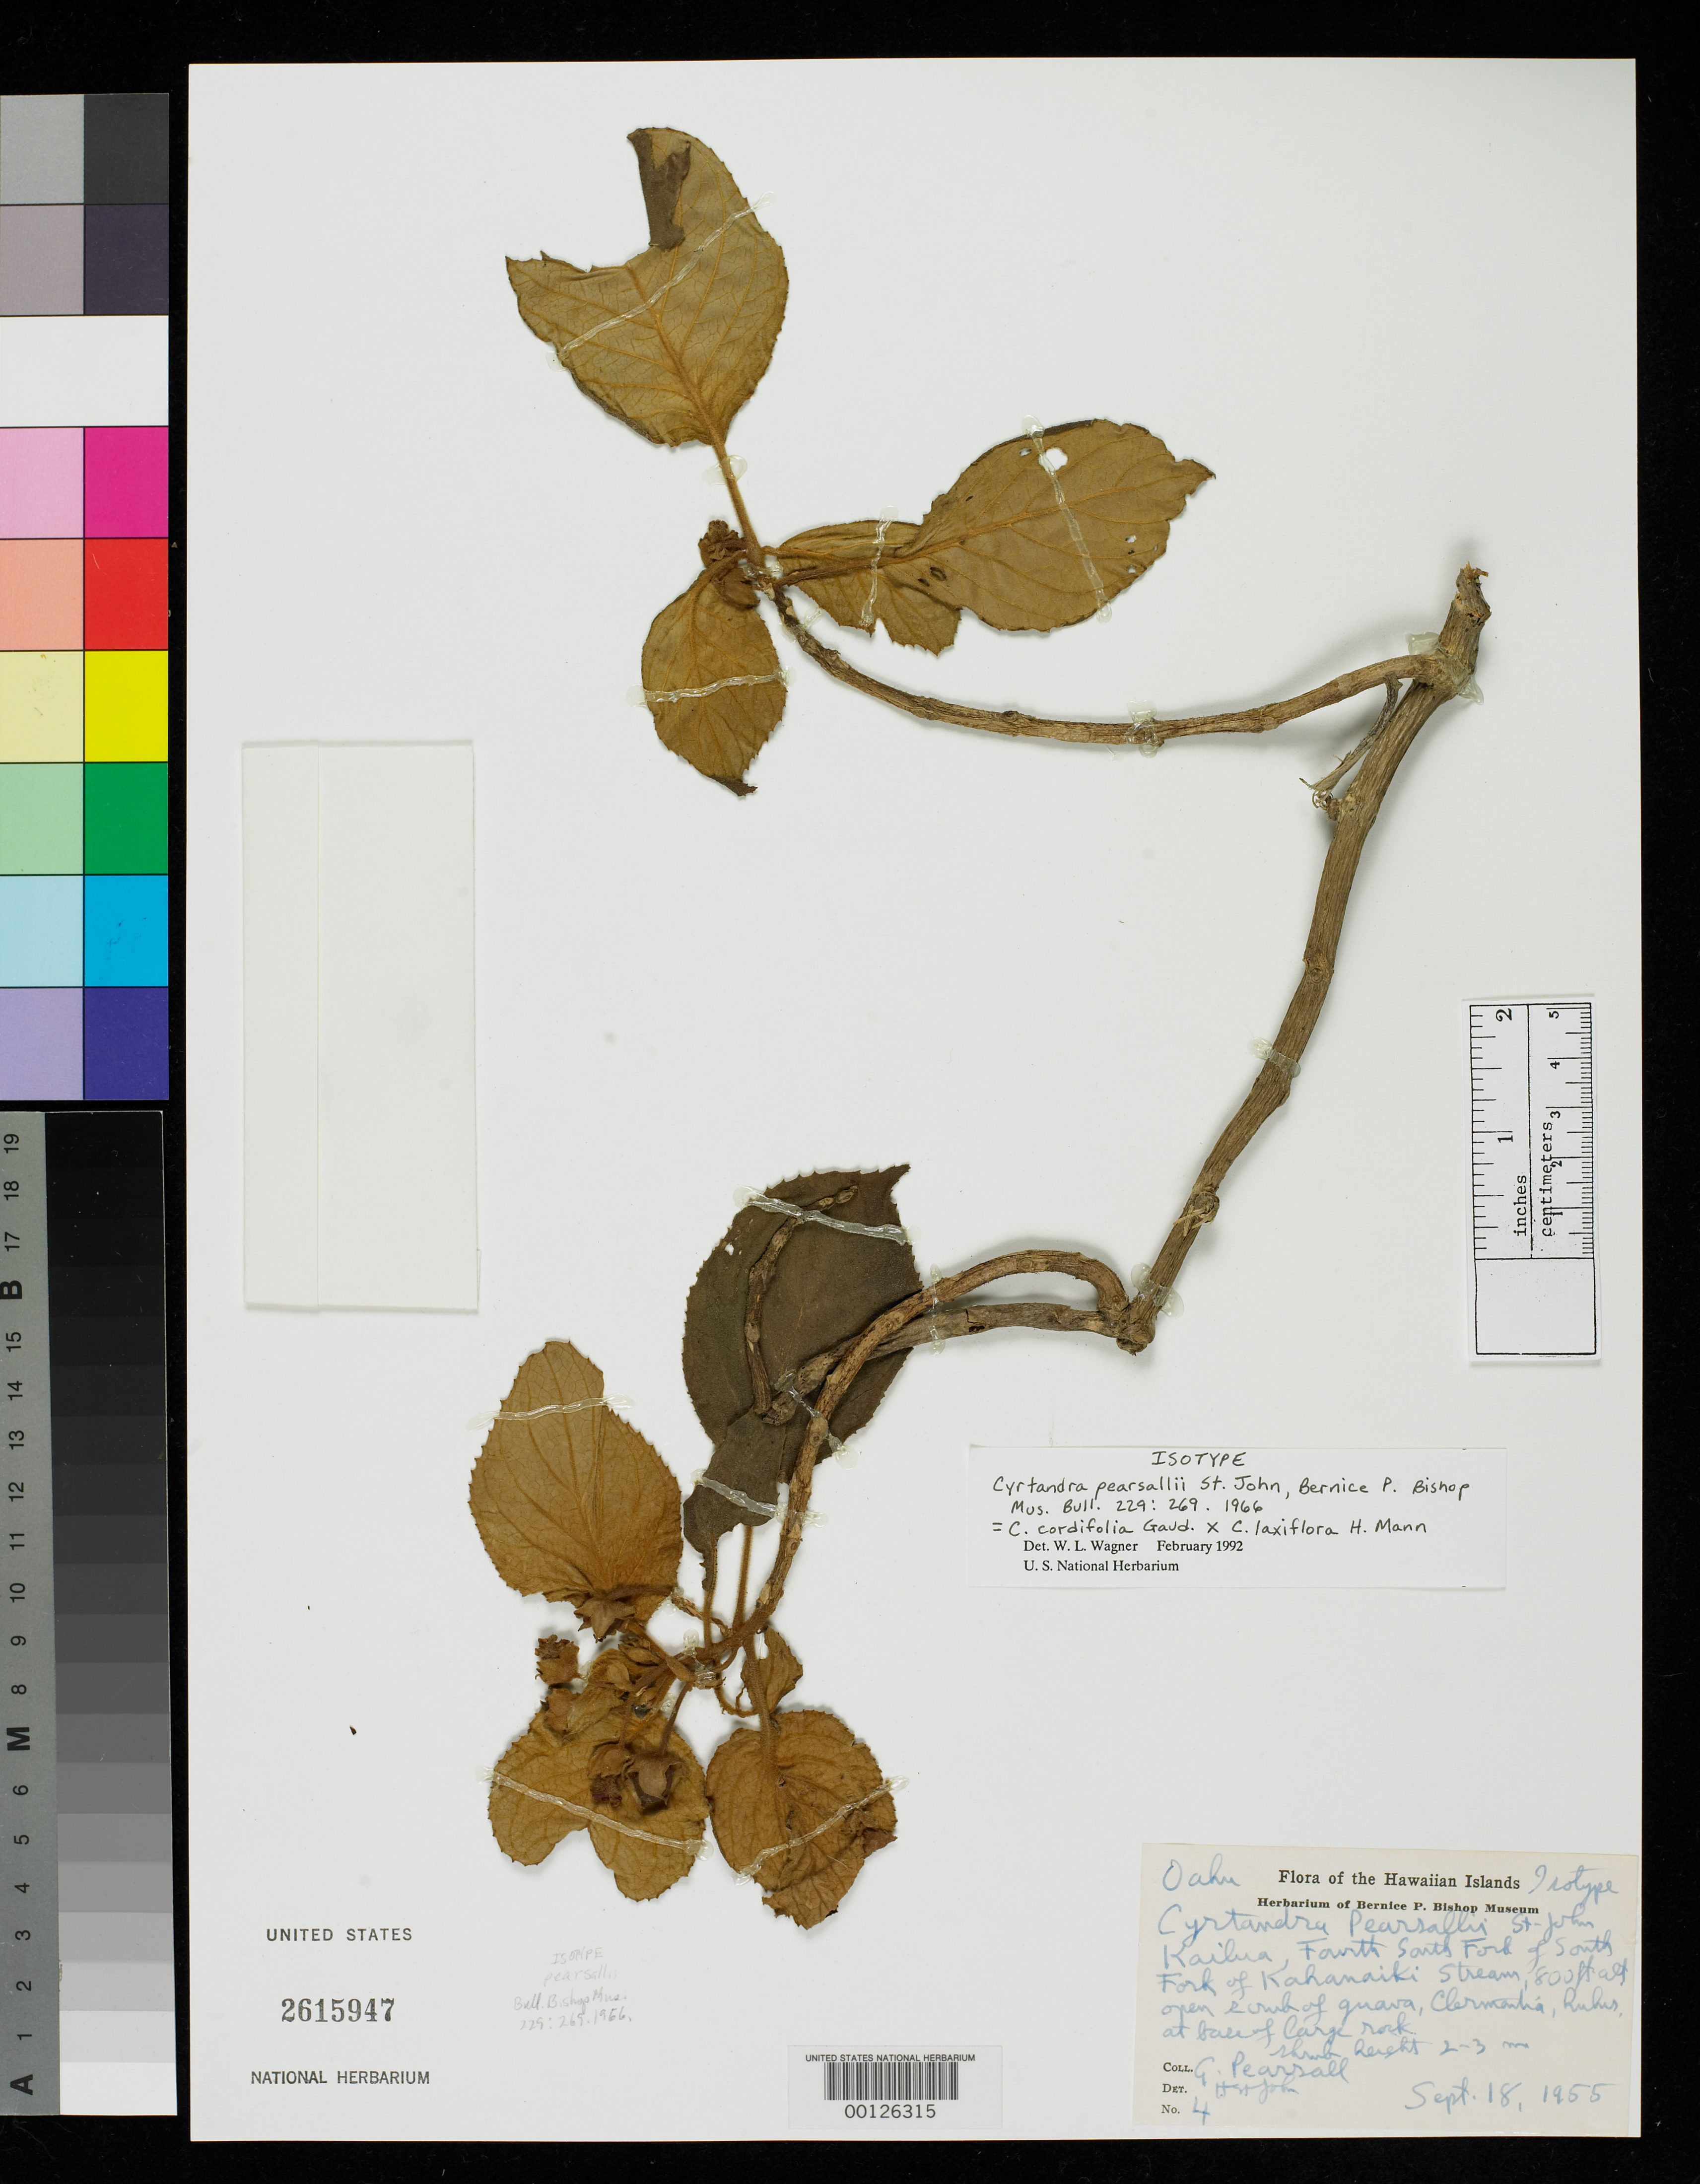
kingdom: Plantae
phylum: Tracheophyta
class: Magnoliopsida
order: Lamiales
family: Gesneriaceae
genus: Cyrtandra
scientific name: Cyrtandra pearsallii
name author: H. St. John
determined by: Wagner, W. L., (BOT), Smithsonian Institution - National Museum of Natural History (UNITED STATES)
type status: Isotype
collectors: G. Pearsall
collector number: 4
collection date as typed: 18 Sep 1955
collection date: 1955-09-18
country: United States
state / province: Hawaii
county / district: Honolulu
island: Oahu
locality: Kailua, Fourth South Fork of South Fork of Kahanaiki Stream.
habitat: Open scrub of guava, Clermontia, Rubus, at base of large rock.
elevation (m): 244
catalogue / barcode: US 2615947